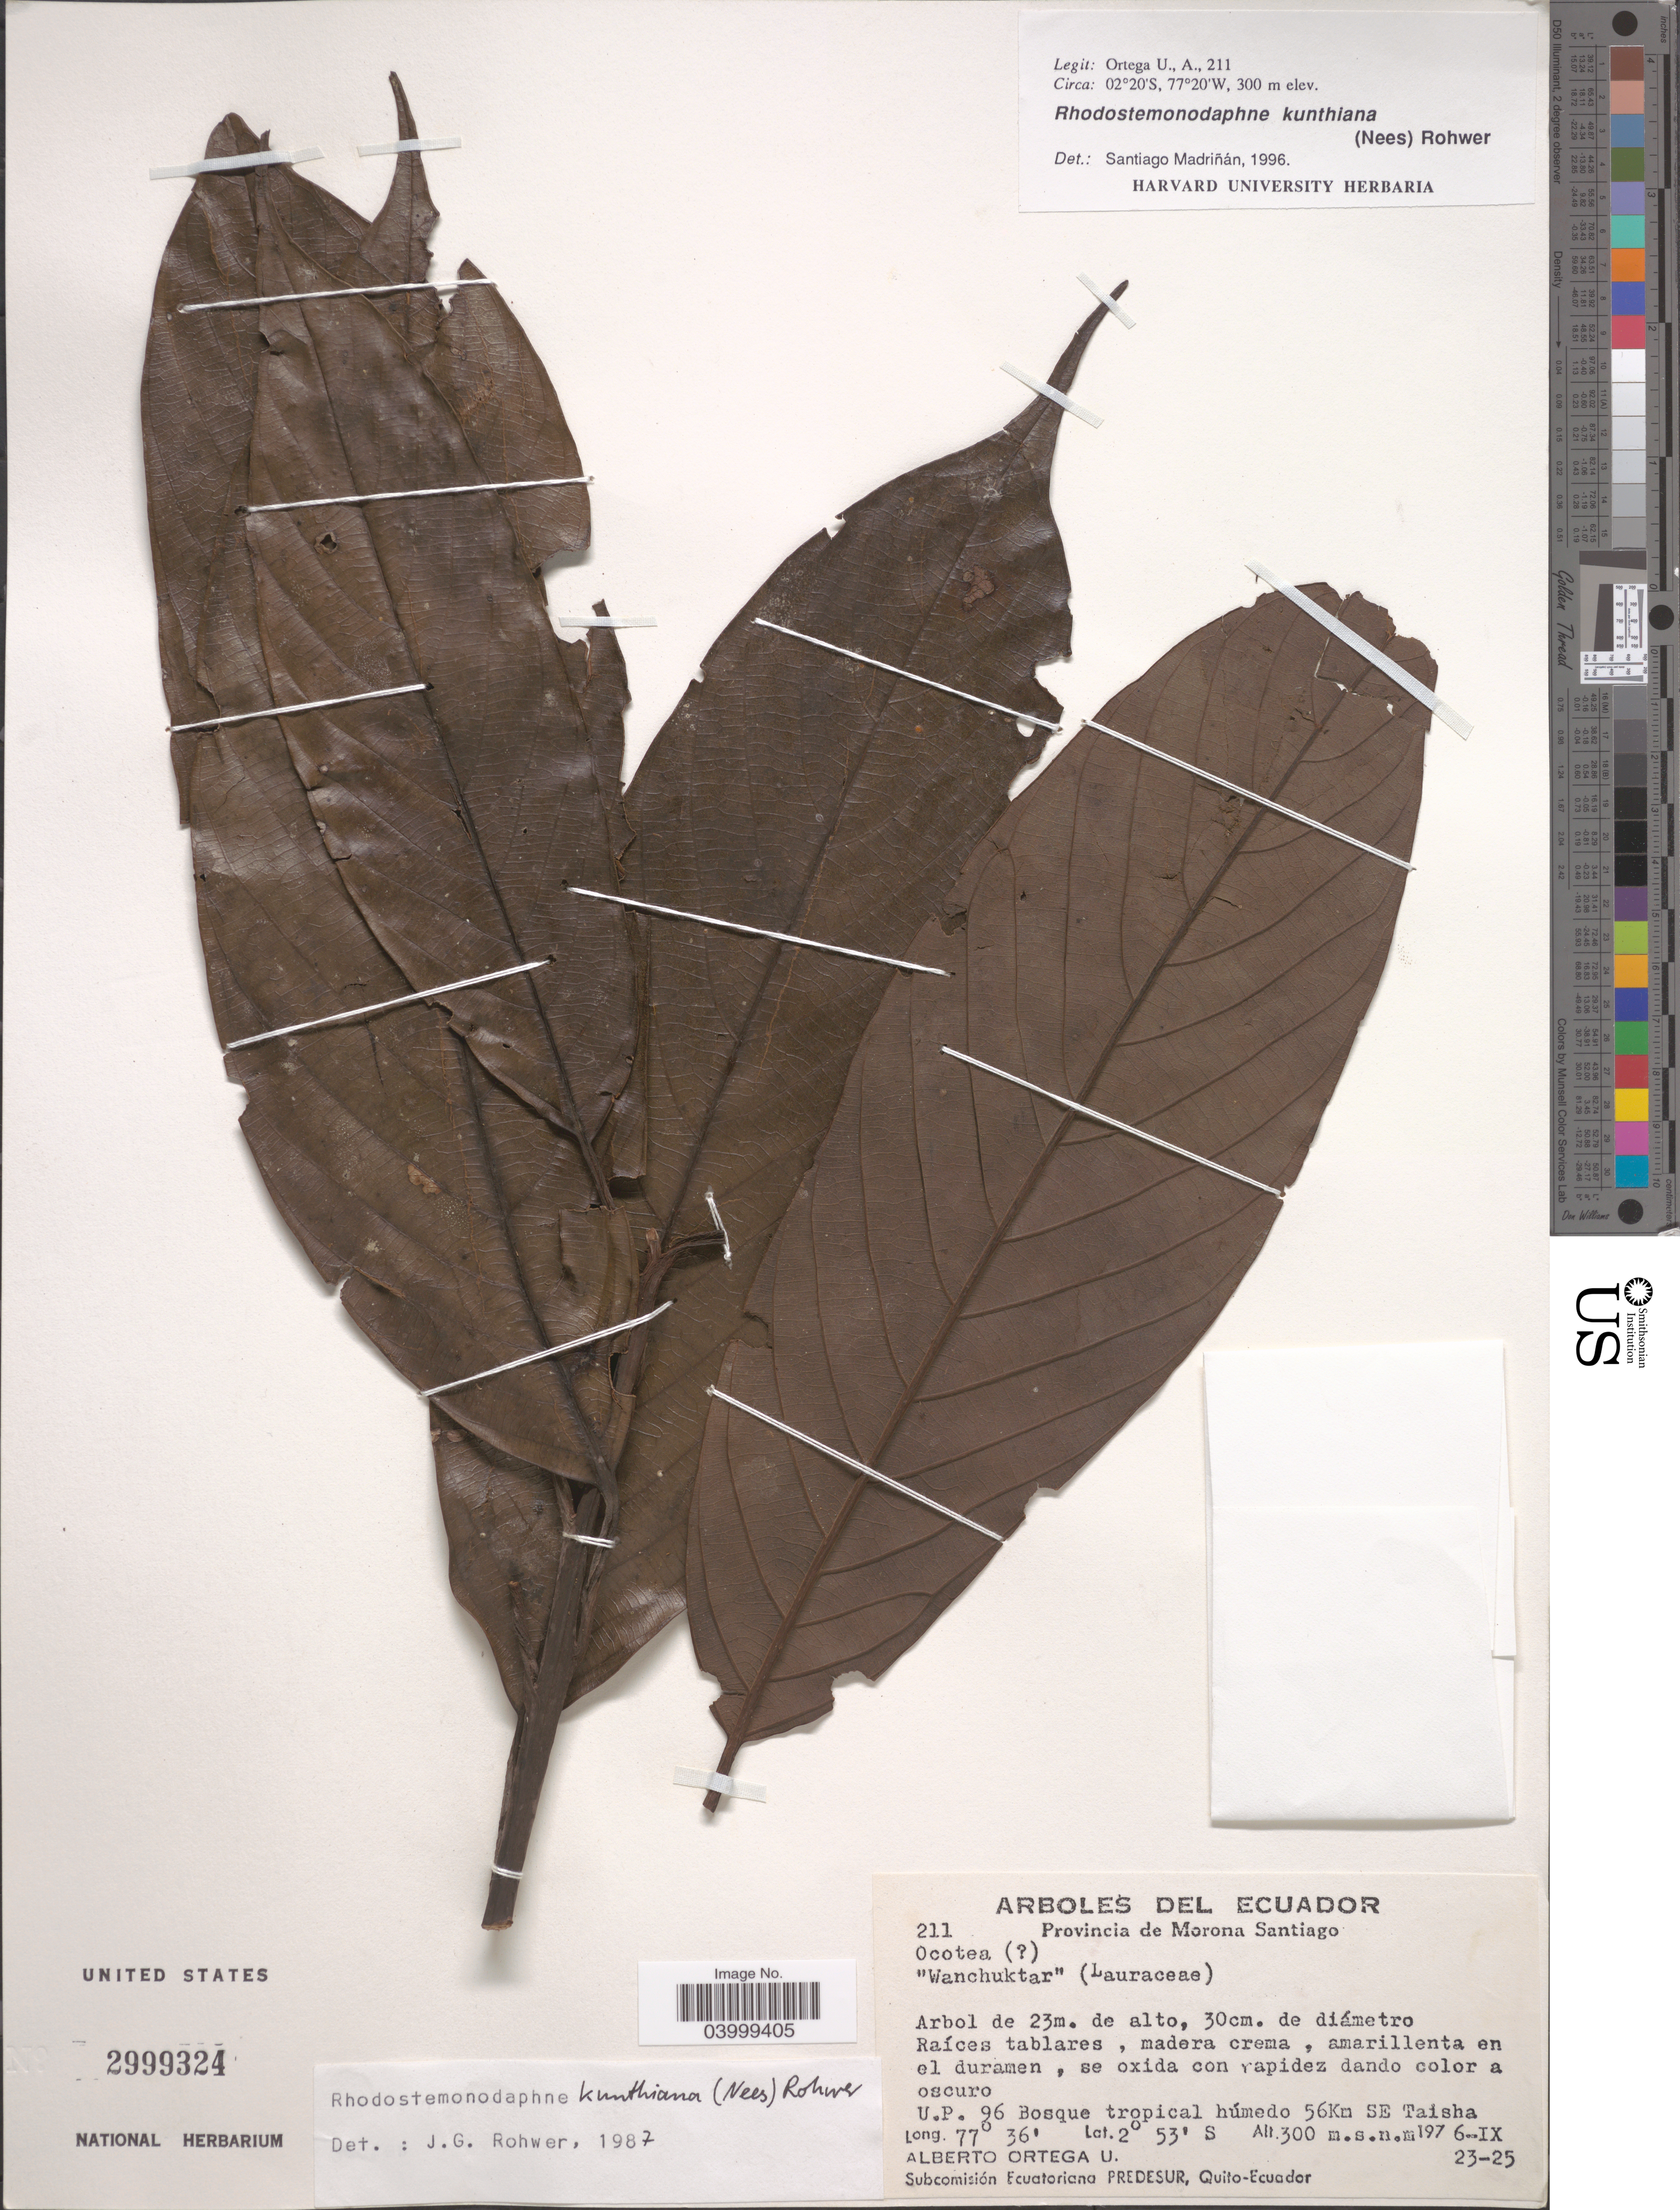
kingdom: Plantae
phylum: Tracheophyta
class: Magnoliopsida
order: Laurales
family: Lauraceae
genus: Rhodostemonodaphne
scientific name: Rhodostemonodaphne kunthiana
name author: (Nees) Rohwer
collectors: A. T. Ortega U.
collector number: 211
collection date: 1976-09-23/1976-09-25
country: Ecuador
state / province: Morona-Santiago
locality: U.P. 96 Bosque tropical húmedo 56Km SE Taisha.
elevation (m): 300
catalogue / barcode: US 2999324